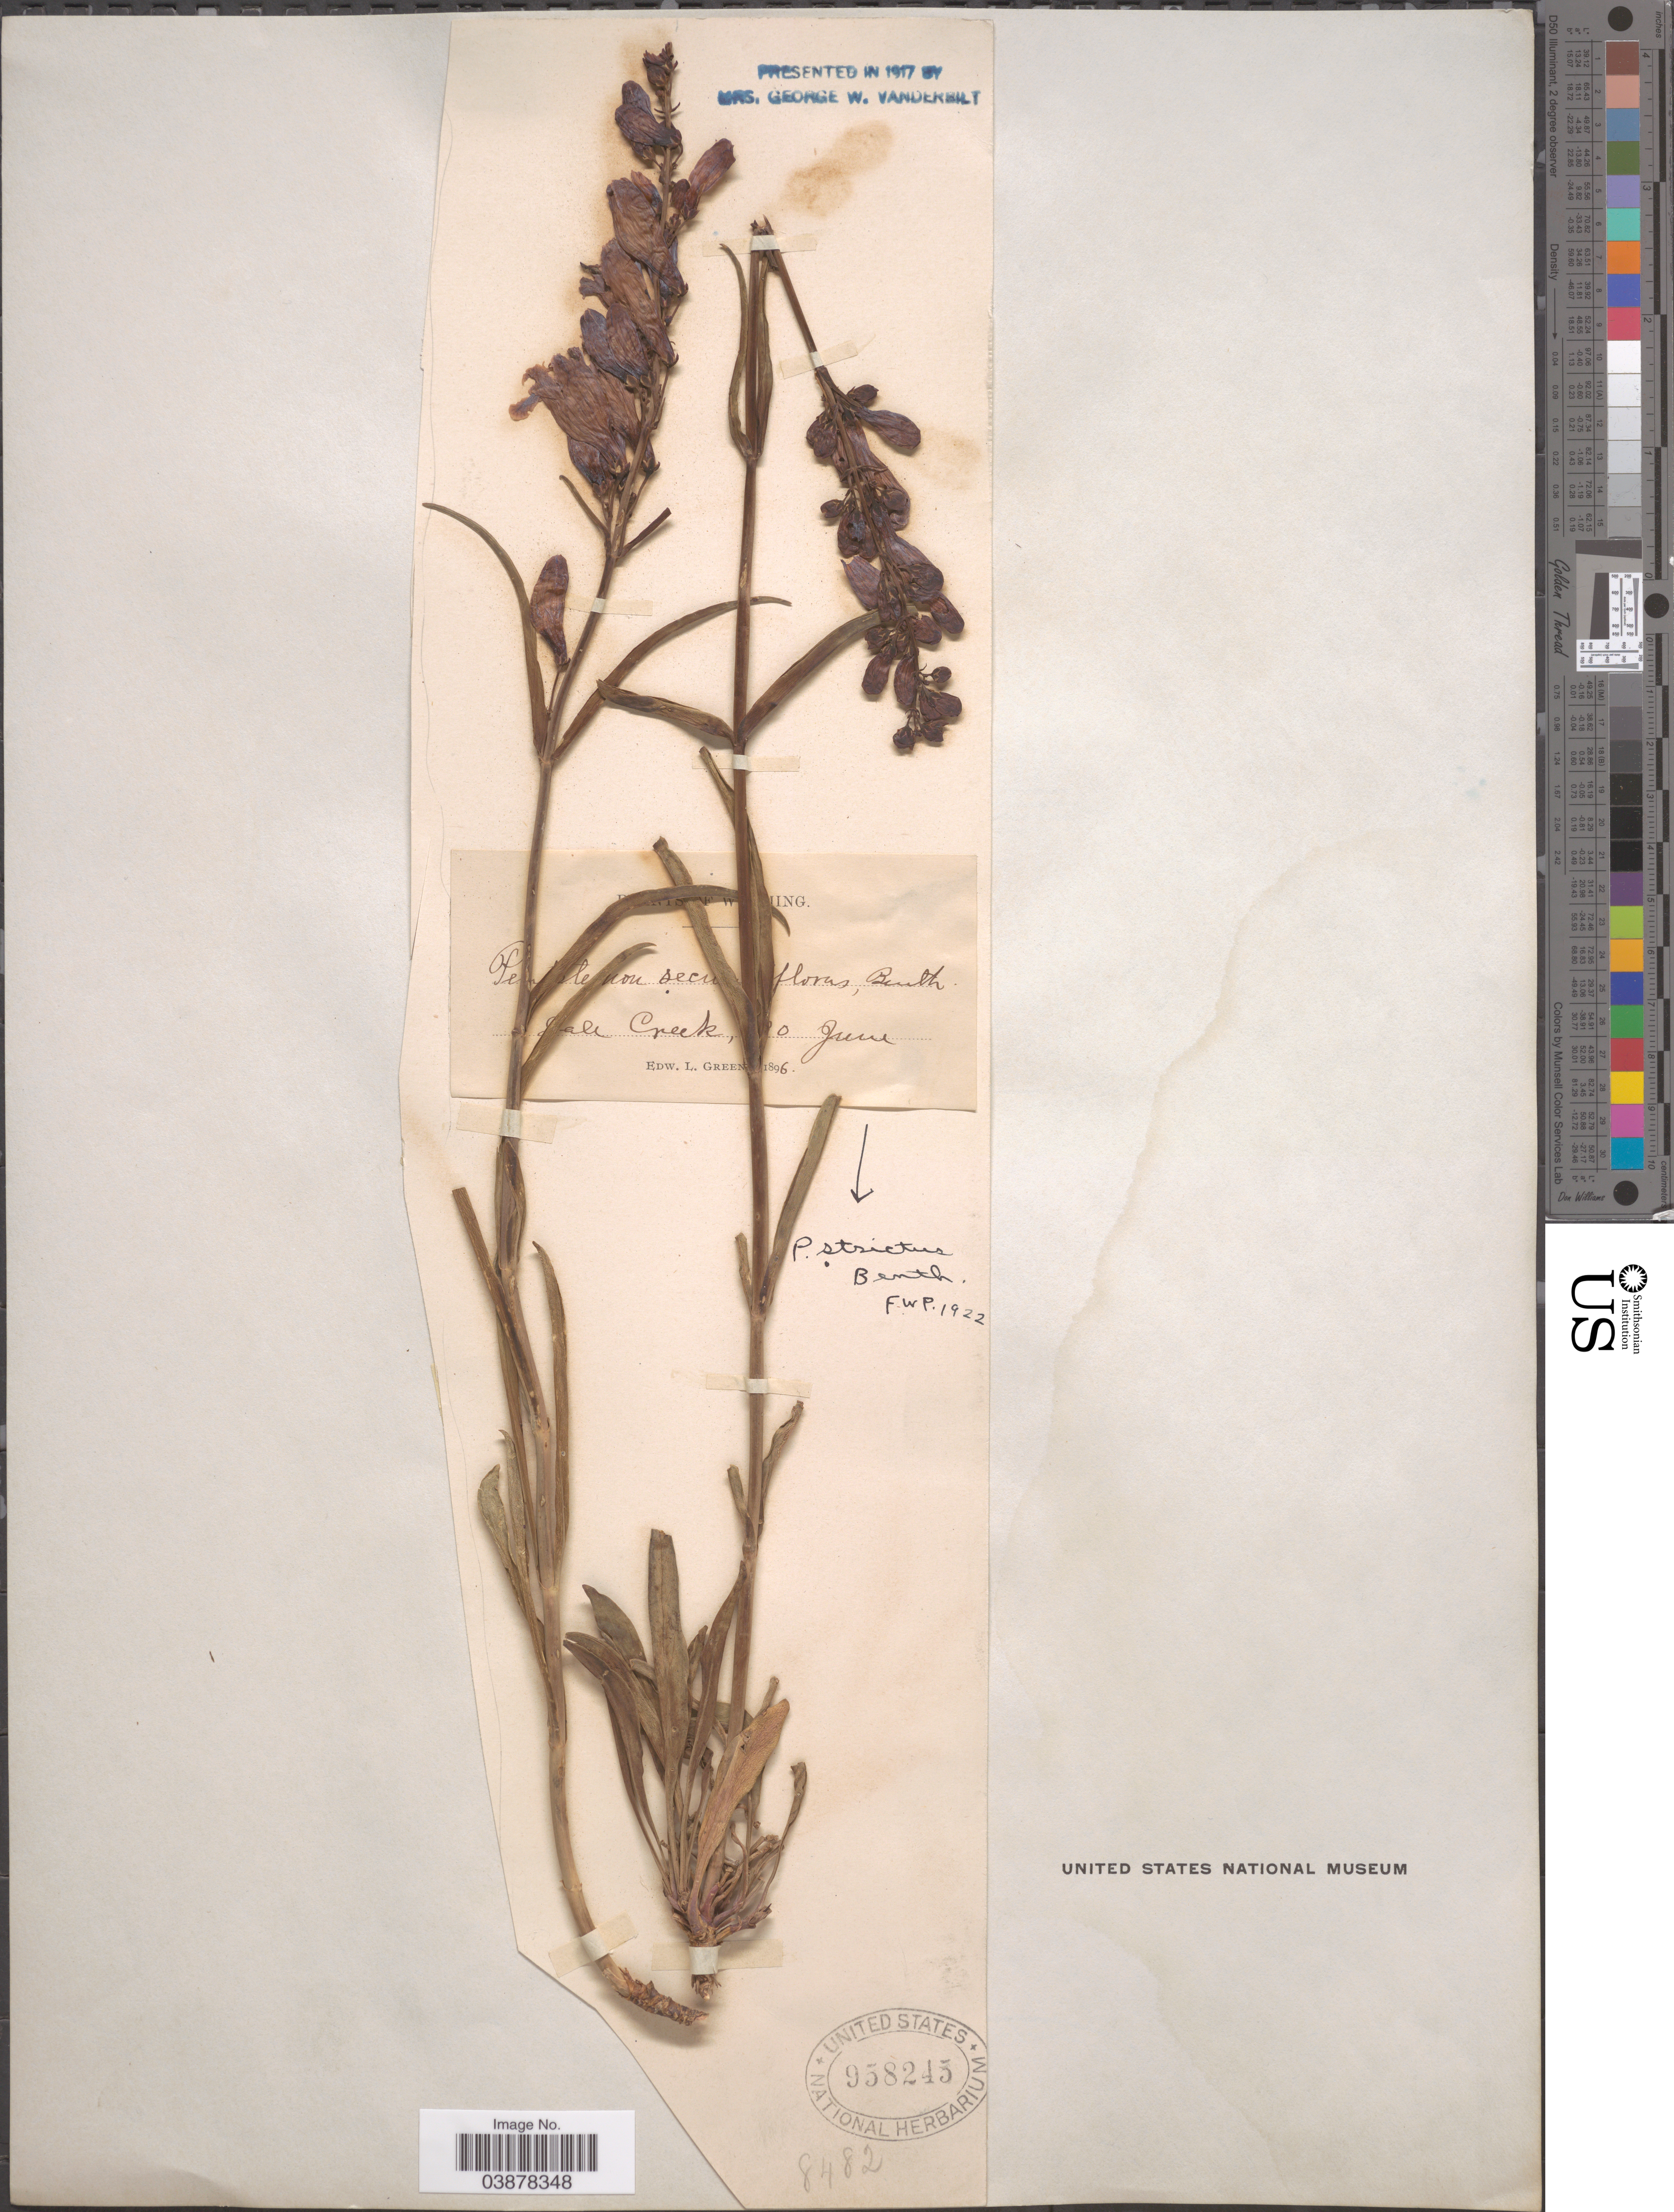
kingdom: Plantae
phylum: Tracheophyta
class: Magnoliopsida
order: Lamiales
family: Plantaginaceae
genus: Penstemon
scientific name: Penstemon strictus subsp. strictus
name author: Benth.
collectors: E. L. Greene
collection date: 1896-06-30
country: United States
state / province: Wyoming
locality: Dale Creek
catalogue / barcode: US 958245